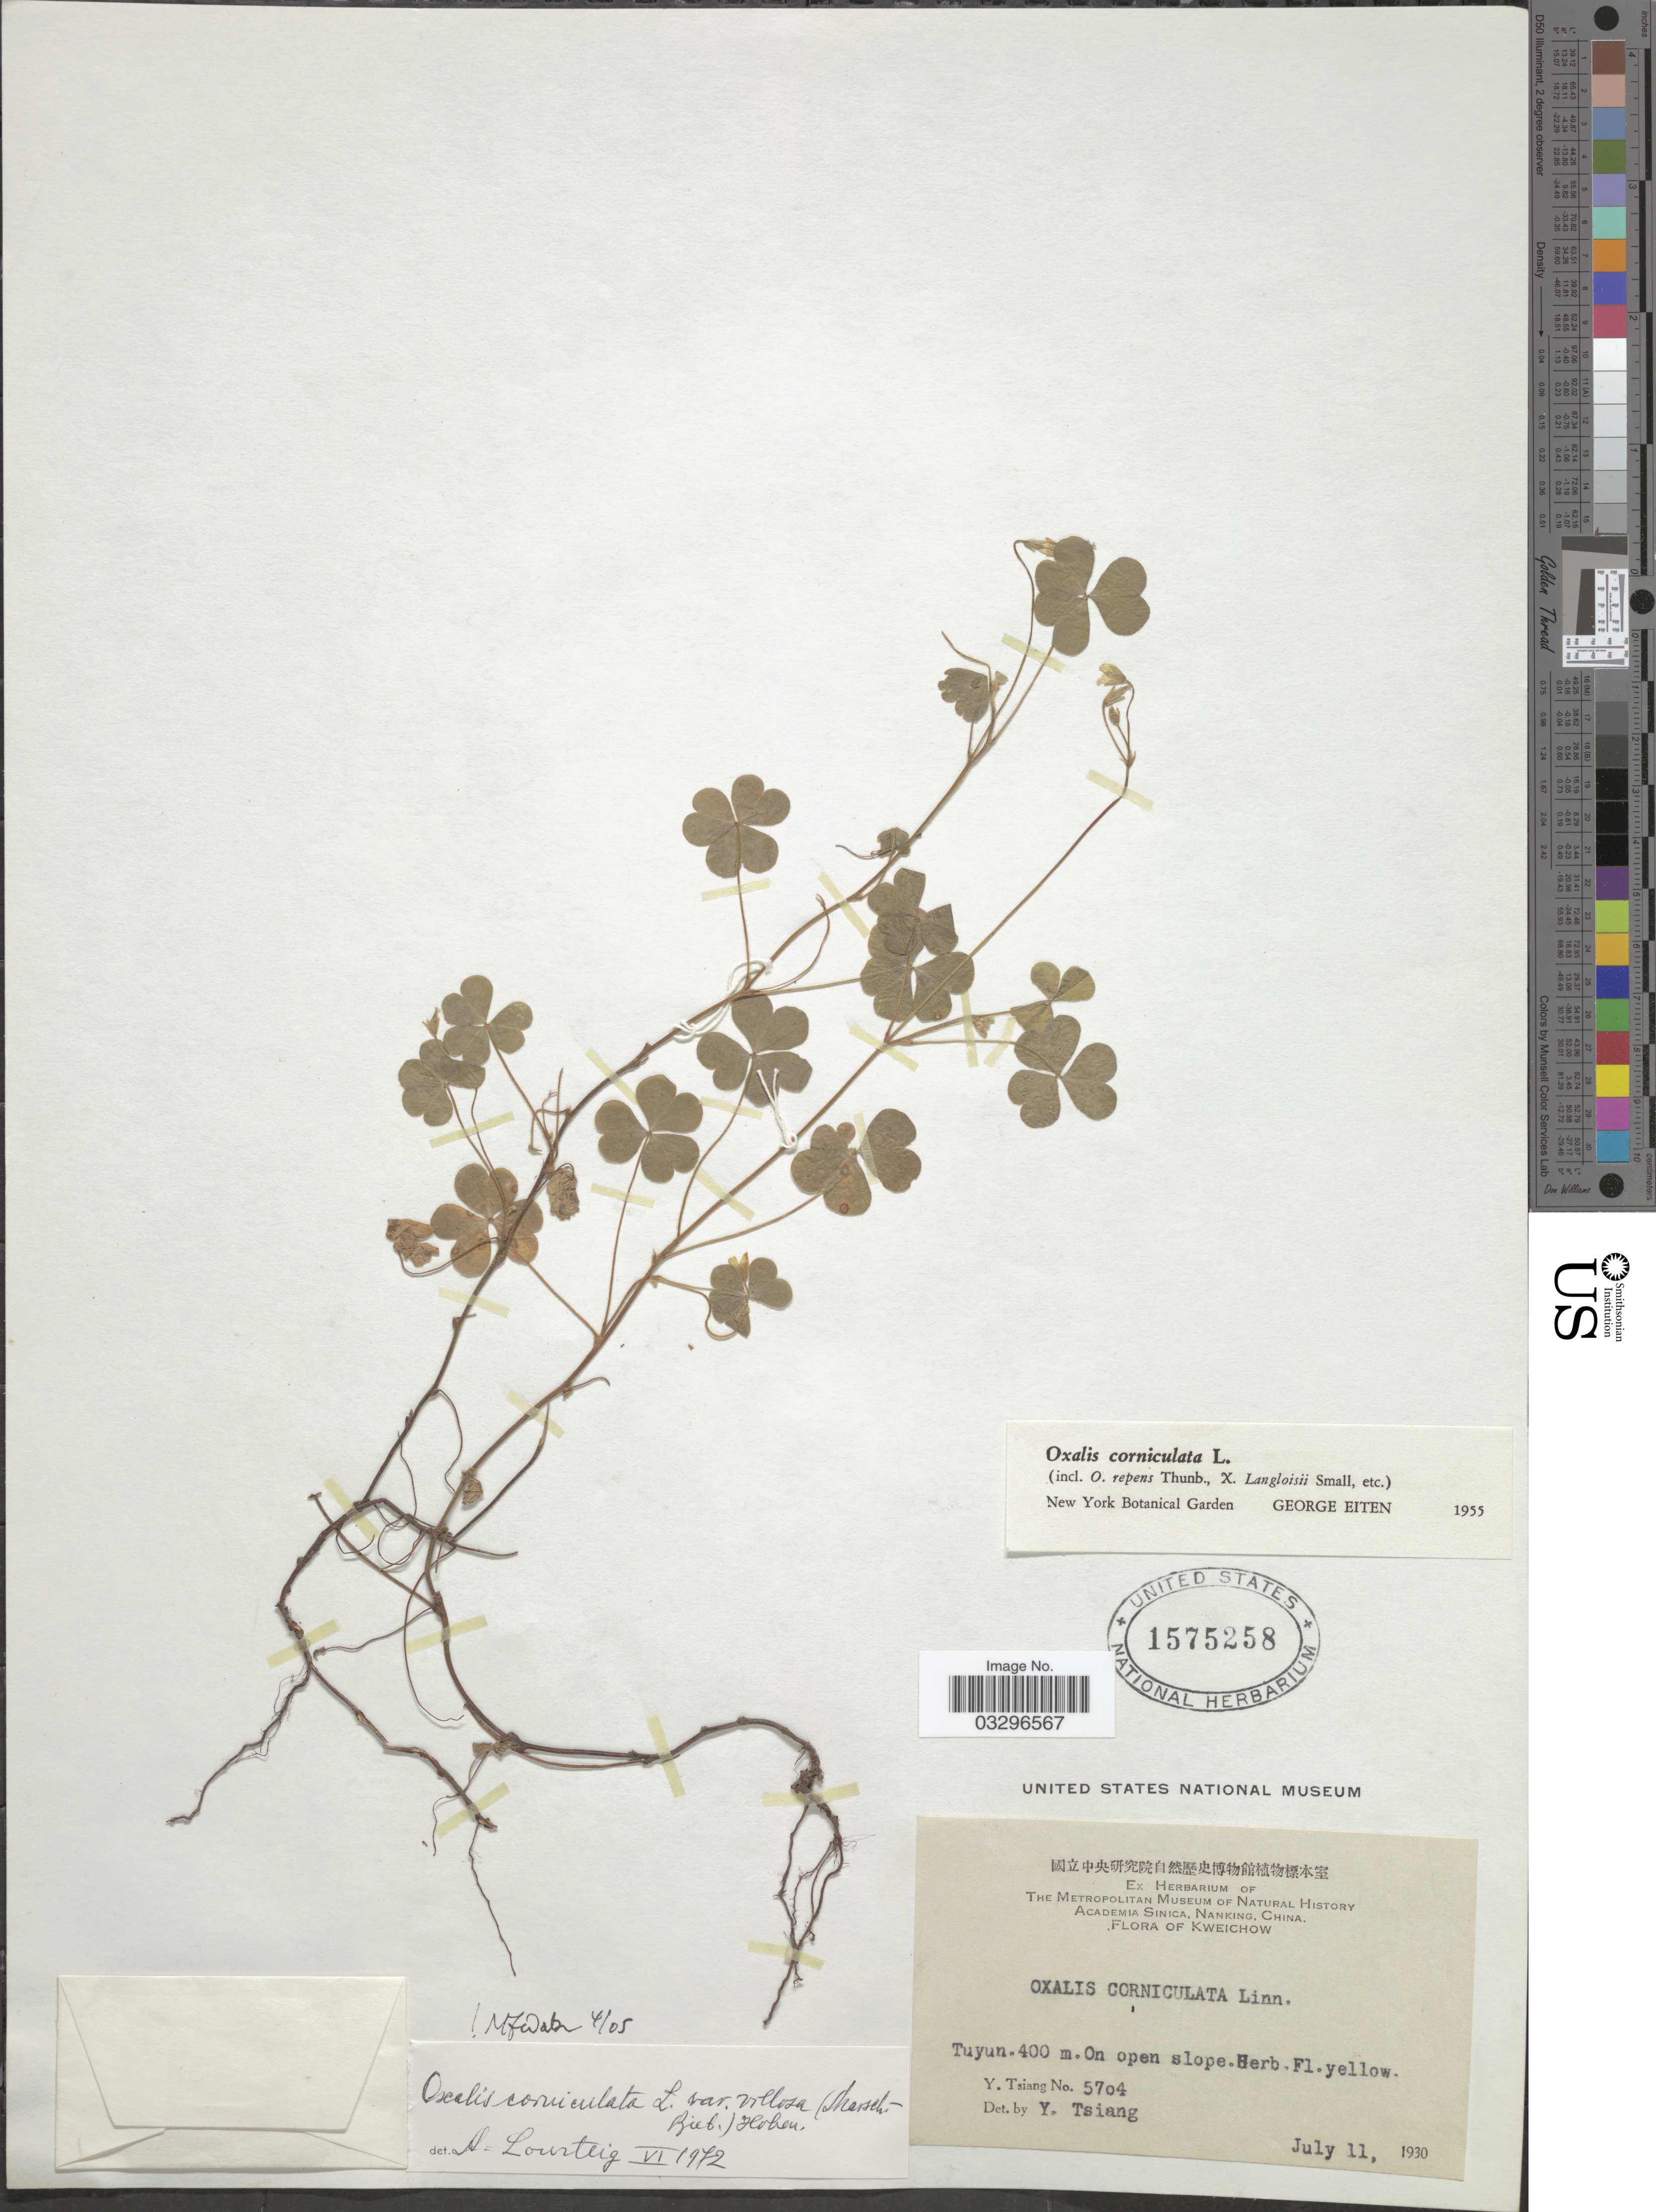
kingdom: Plantae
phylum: Tracheophyta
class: Magnoliopsida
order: Oxalidales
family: Oxalidaceae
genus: Oxalis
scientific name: Oxalis corniculata var. villosa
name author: (M. Bieb.) Hohen.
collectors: Y. Tsiang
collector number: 5704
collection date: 1930-07-11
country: China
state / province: Guizhou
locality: Kweichow. Tuyun.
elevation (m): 400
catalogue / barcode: US 1575258